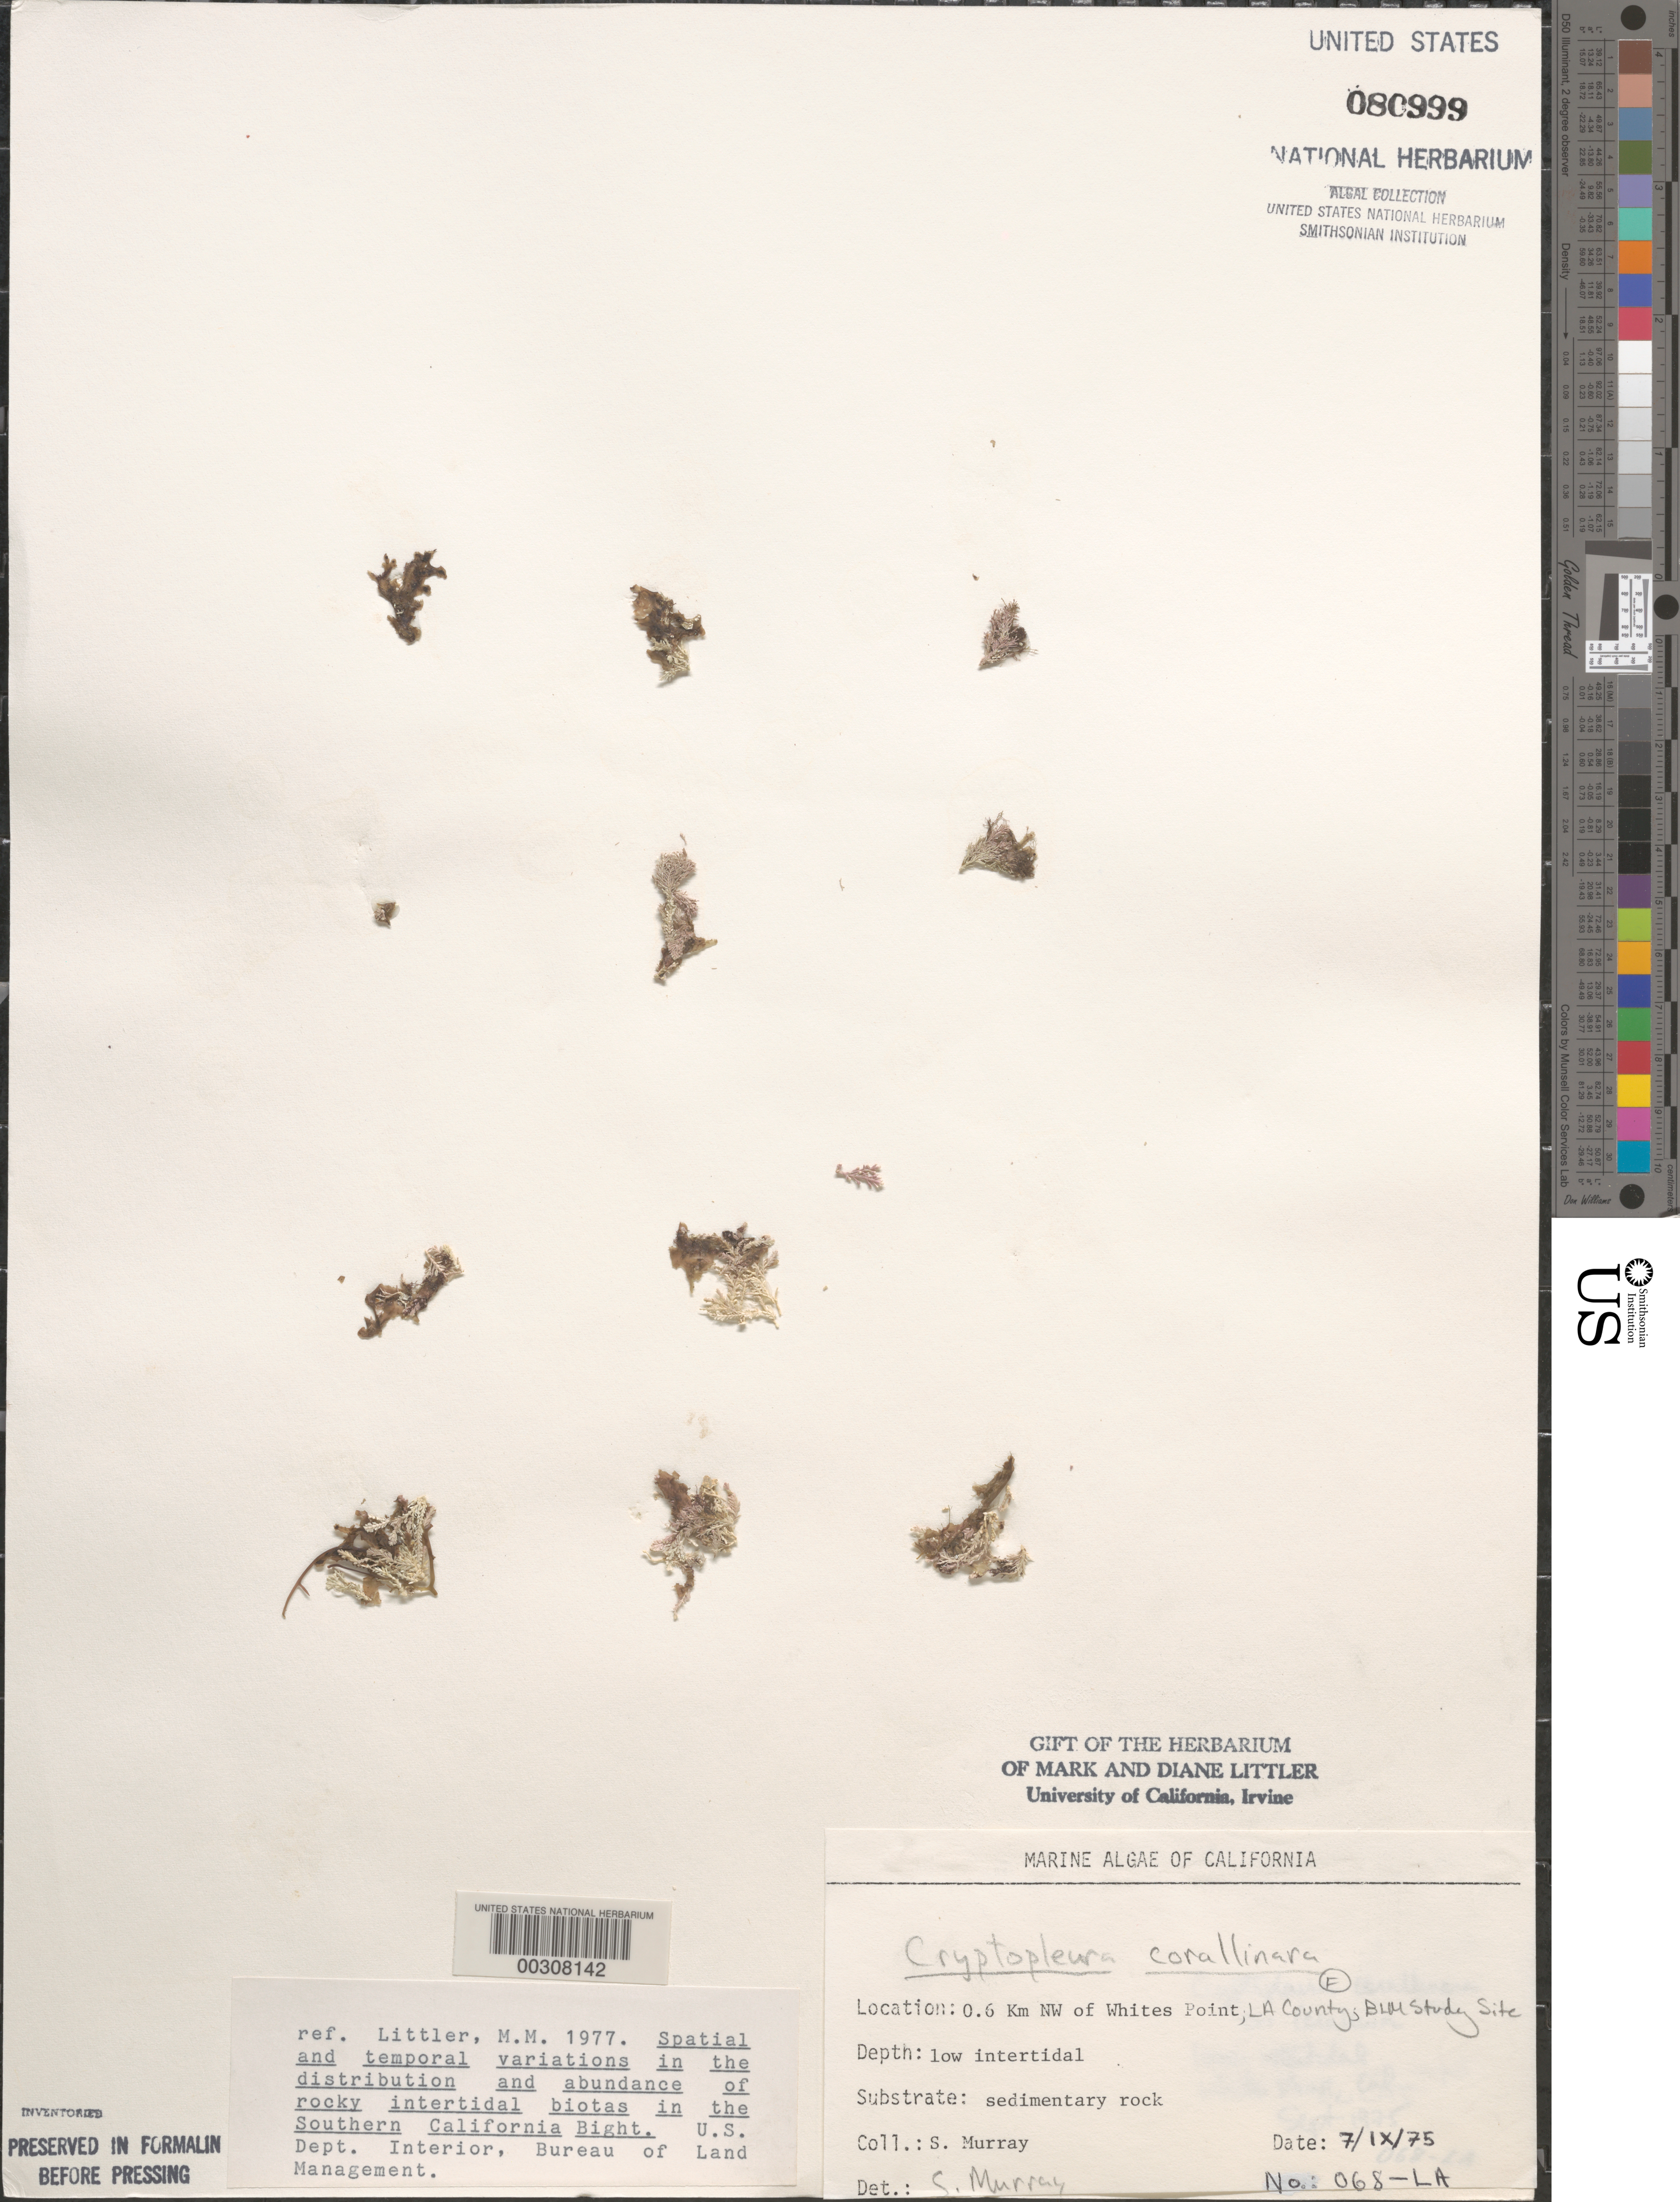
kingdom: Plantae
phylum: Rhodophyta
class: Florideophyceae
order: Ceramiales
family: Delesseriaceae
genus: Cryptopleura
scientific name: Cryptopleura corallinara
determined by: Murray, S. N.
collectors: S. N. Murray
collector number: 068-la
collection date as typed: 07 Sep 1975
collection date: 1975-09-07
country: United States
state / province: California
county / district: Los Angeles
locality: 0.6 km northwest of Whites Point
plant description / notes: BLM-SOCALBIGHT Rocky Intertidal Survey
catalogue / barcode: US 80999